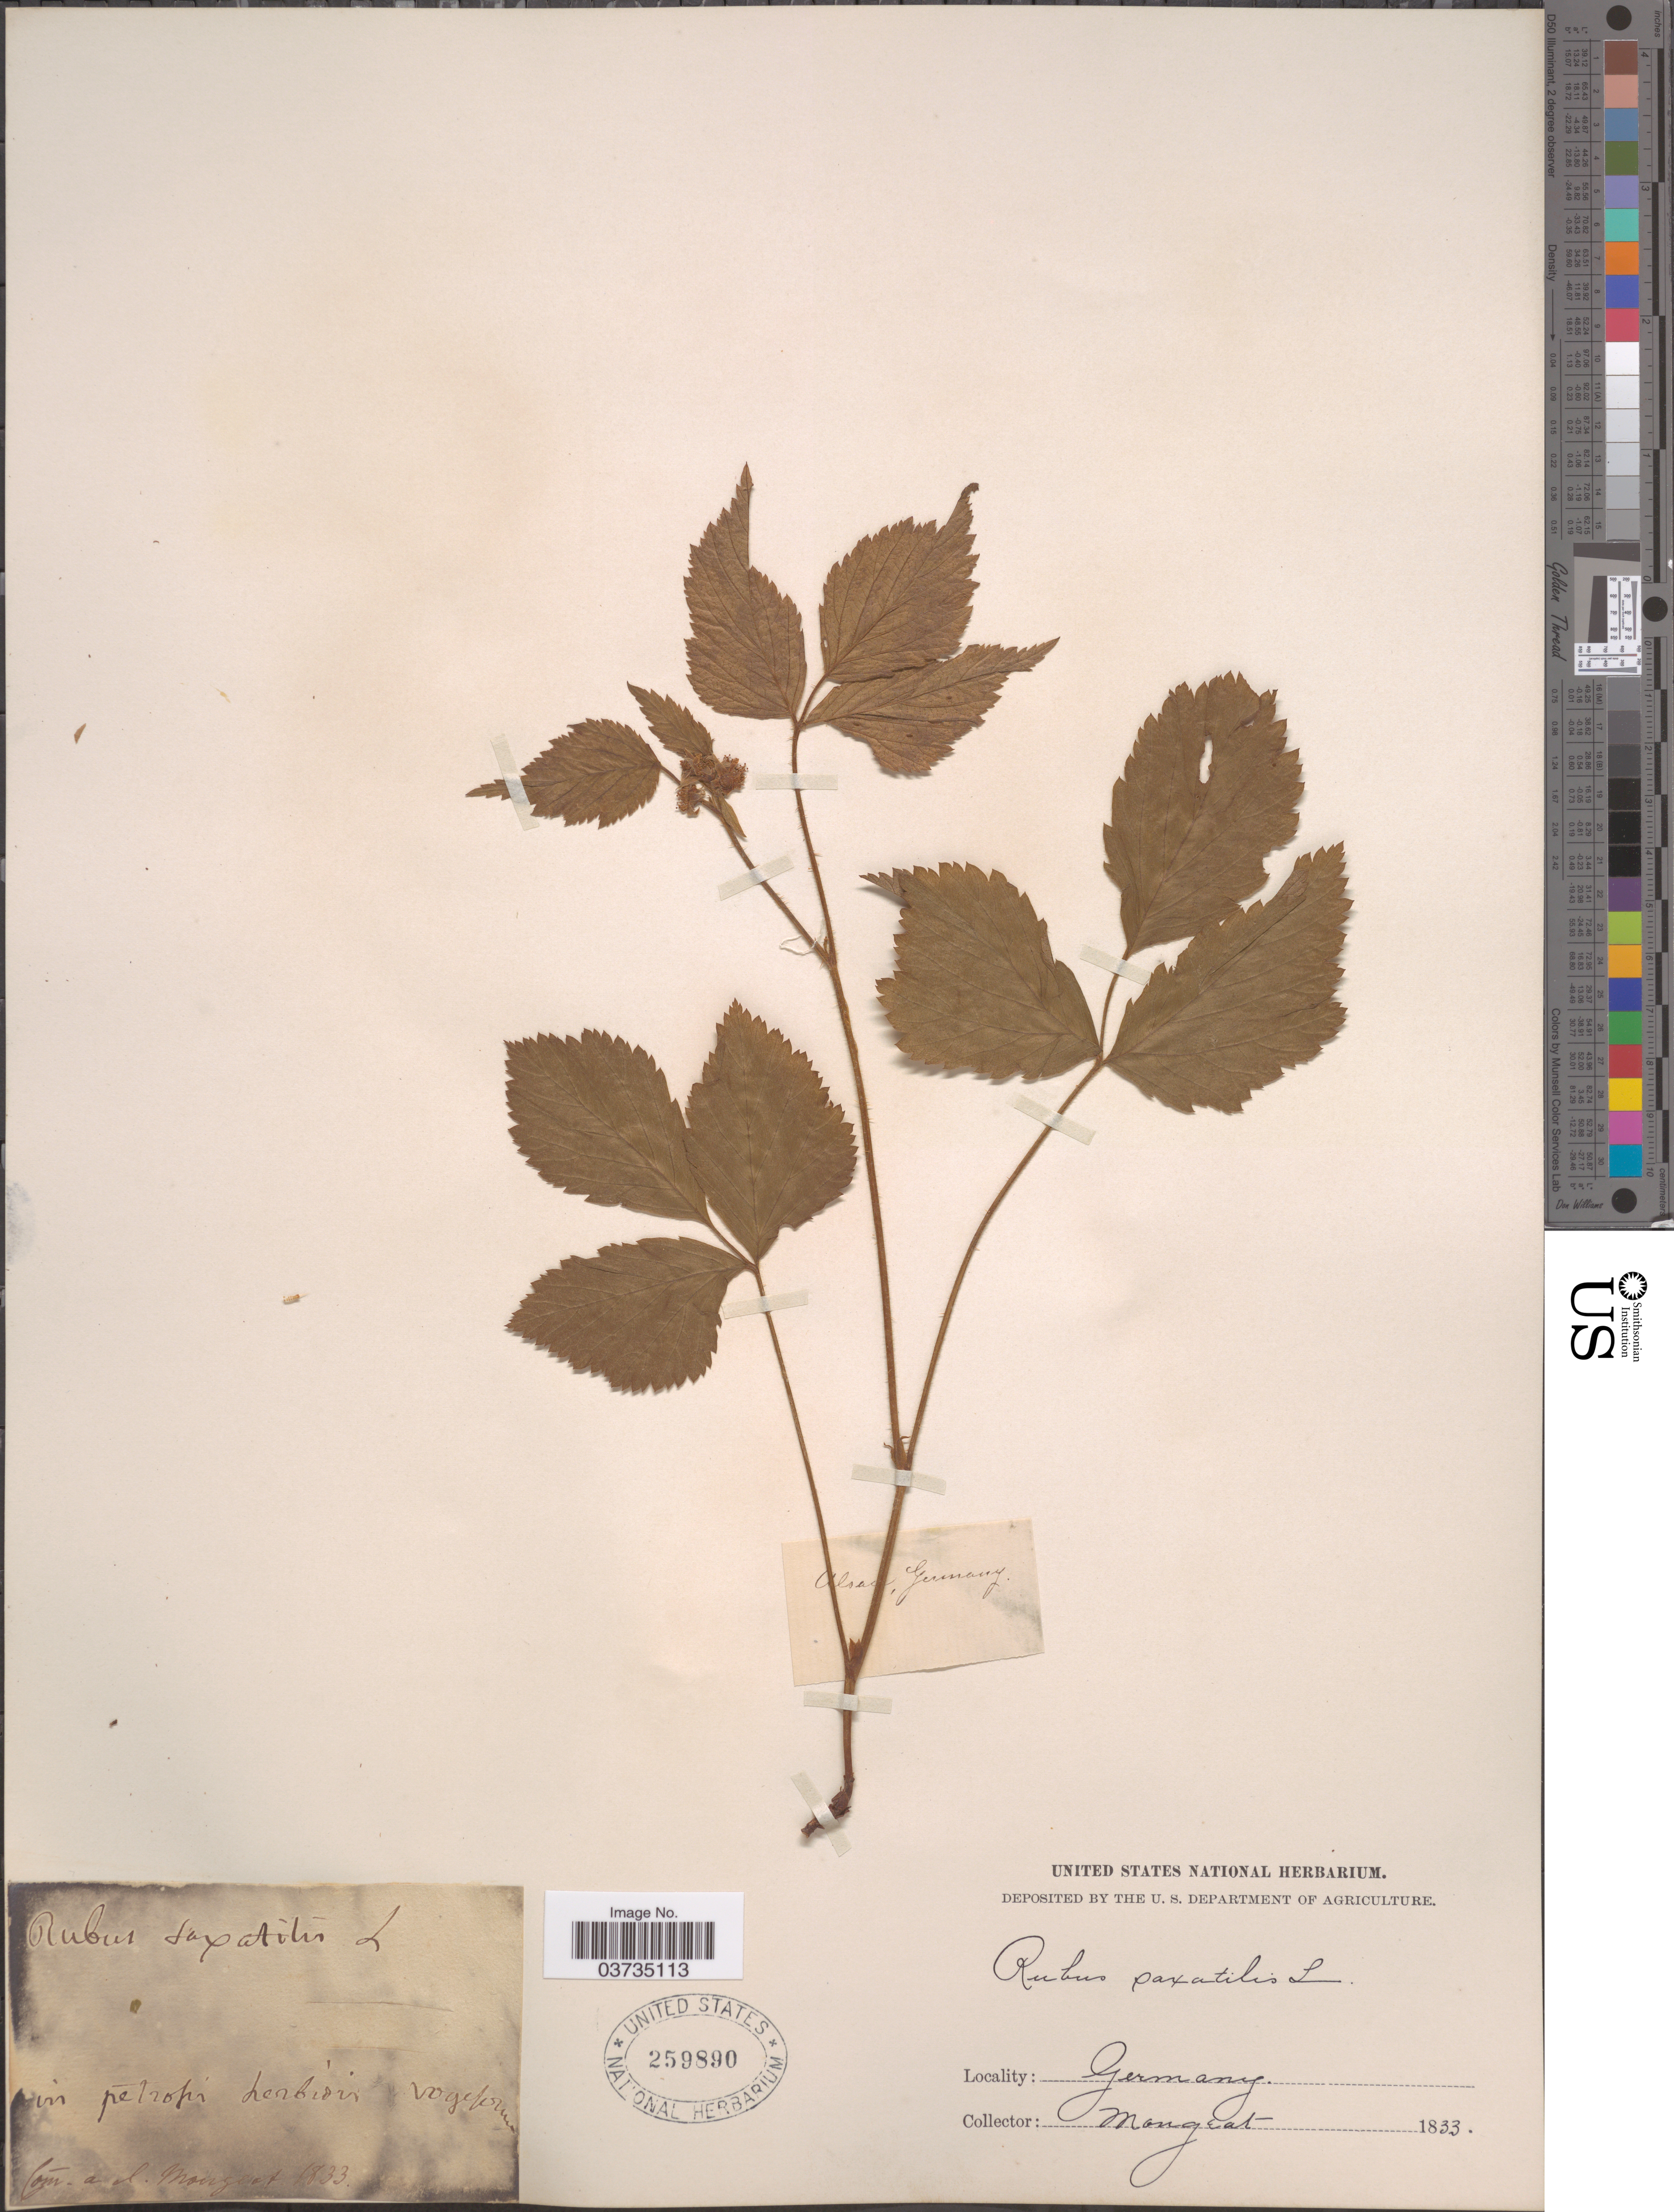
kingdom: Plantae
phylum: Tracheophyta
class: Magnoliopsida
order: Rosales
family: Rosaceae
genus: Rubus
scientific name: Rubus saxatilis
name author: L.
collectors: Mongeat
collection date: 1833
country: Germany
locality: Alsa [illegible text].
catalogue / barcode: US 259890